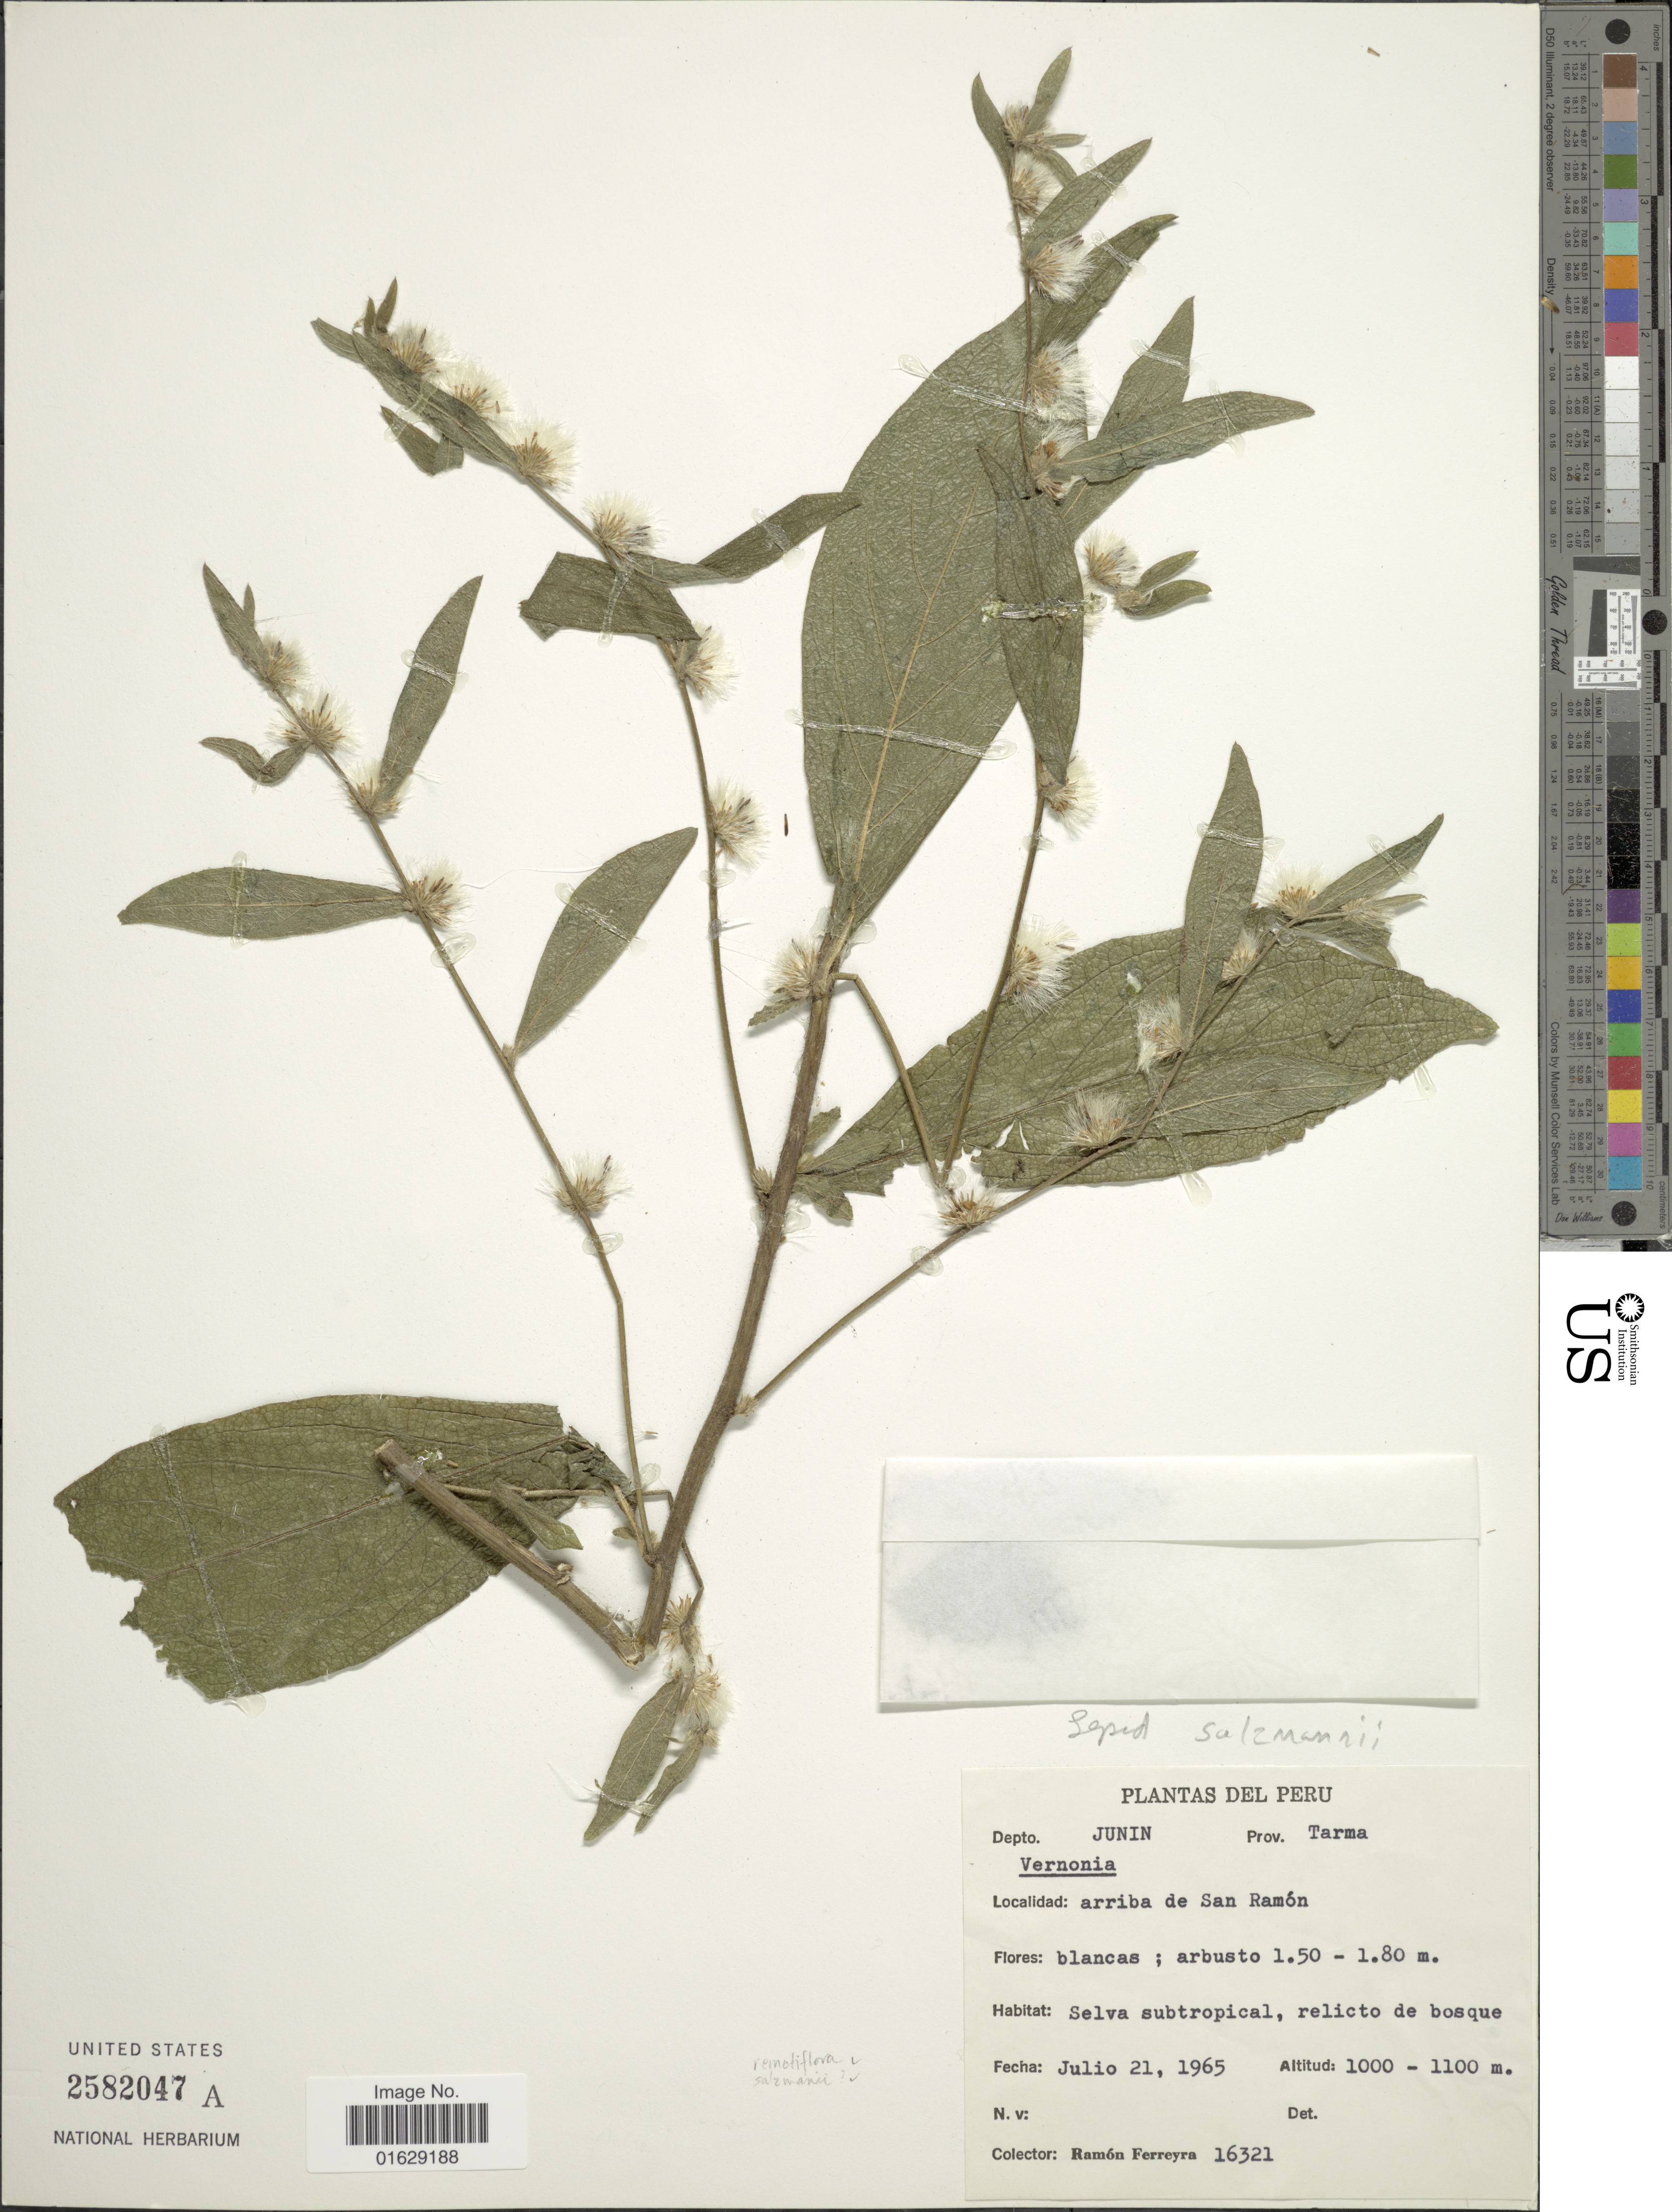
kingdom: Plantae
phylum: Tracheophyta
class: Magnoliopsida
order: Asterales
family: Asteraceae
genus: Lepidaploa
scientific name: Lepidaploa salzmannii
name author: (DC.) H. Rob.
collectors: R. A. Ferreyra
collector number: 16321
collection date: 1965-07-21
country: Peru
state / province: Junín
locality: Depto. Junin, Prov. Tarma, arriba de San Ramon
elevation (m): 1000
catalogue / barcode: US 2582047A